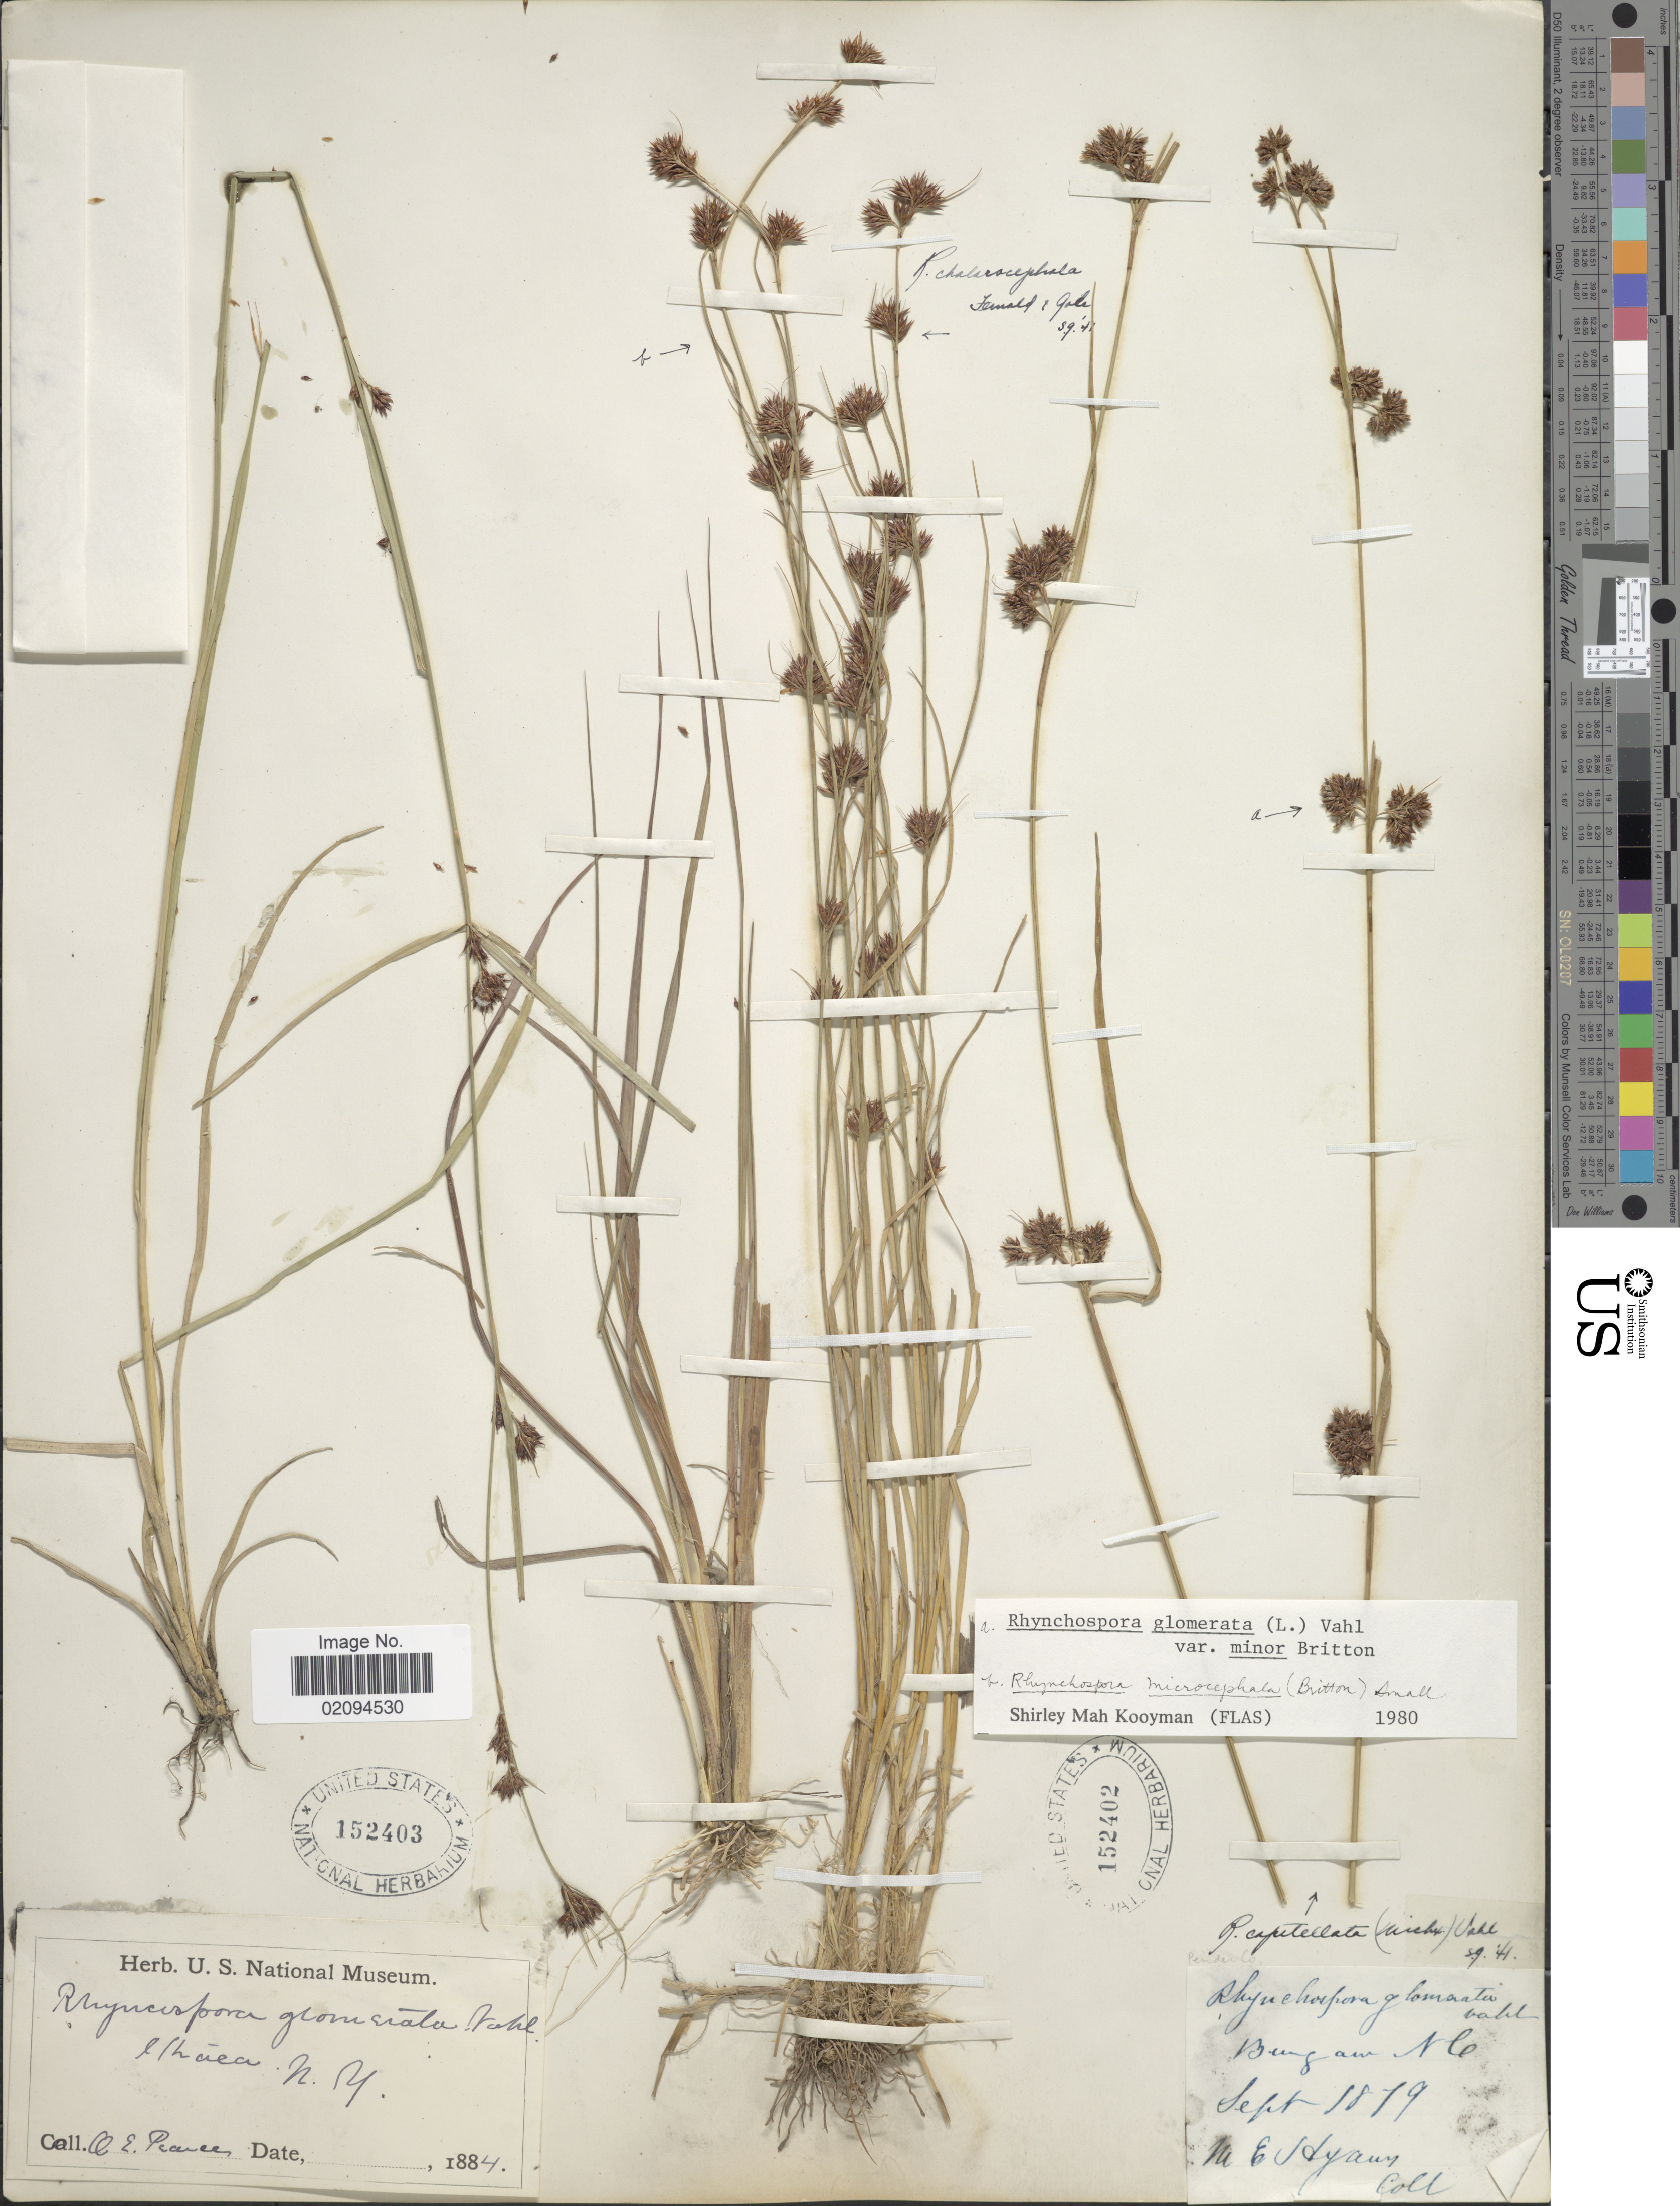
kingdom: Plantae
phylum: Tracheophyta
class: Liliopsida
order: Poales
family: Cyperaceae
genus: Rhynchospora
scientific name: Rhynchospora capitellata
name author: (Michx.) Vahl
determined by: Naczi, R. F. C.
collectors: M. E. Hyams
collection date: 1879-09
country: United States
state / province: North Carolina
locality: Burgaw, Pender Co.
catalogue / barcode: US 152402